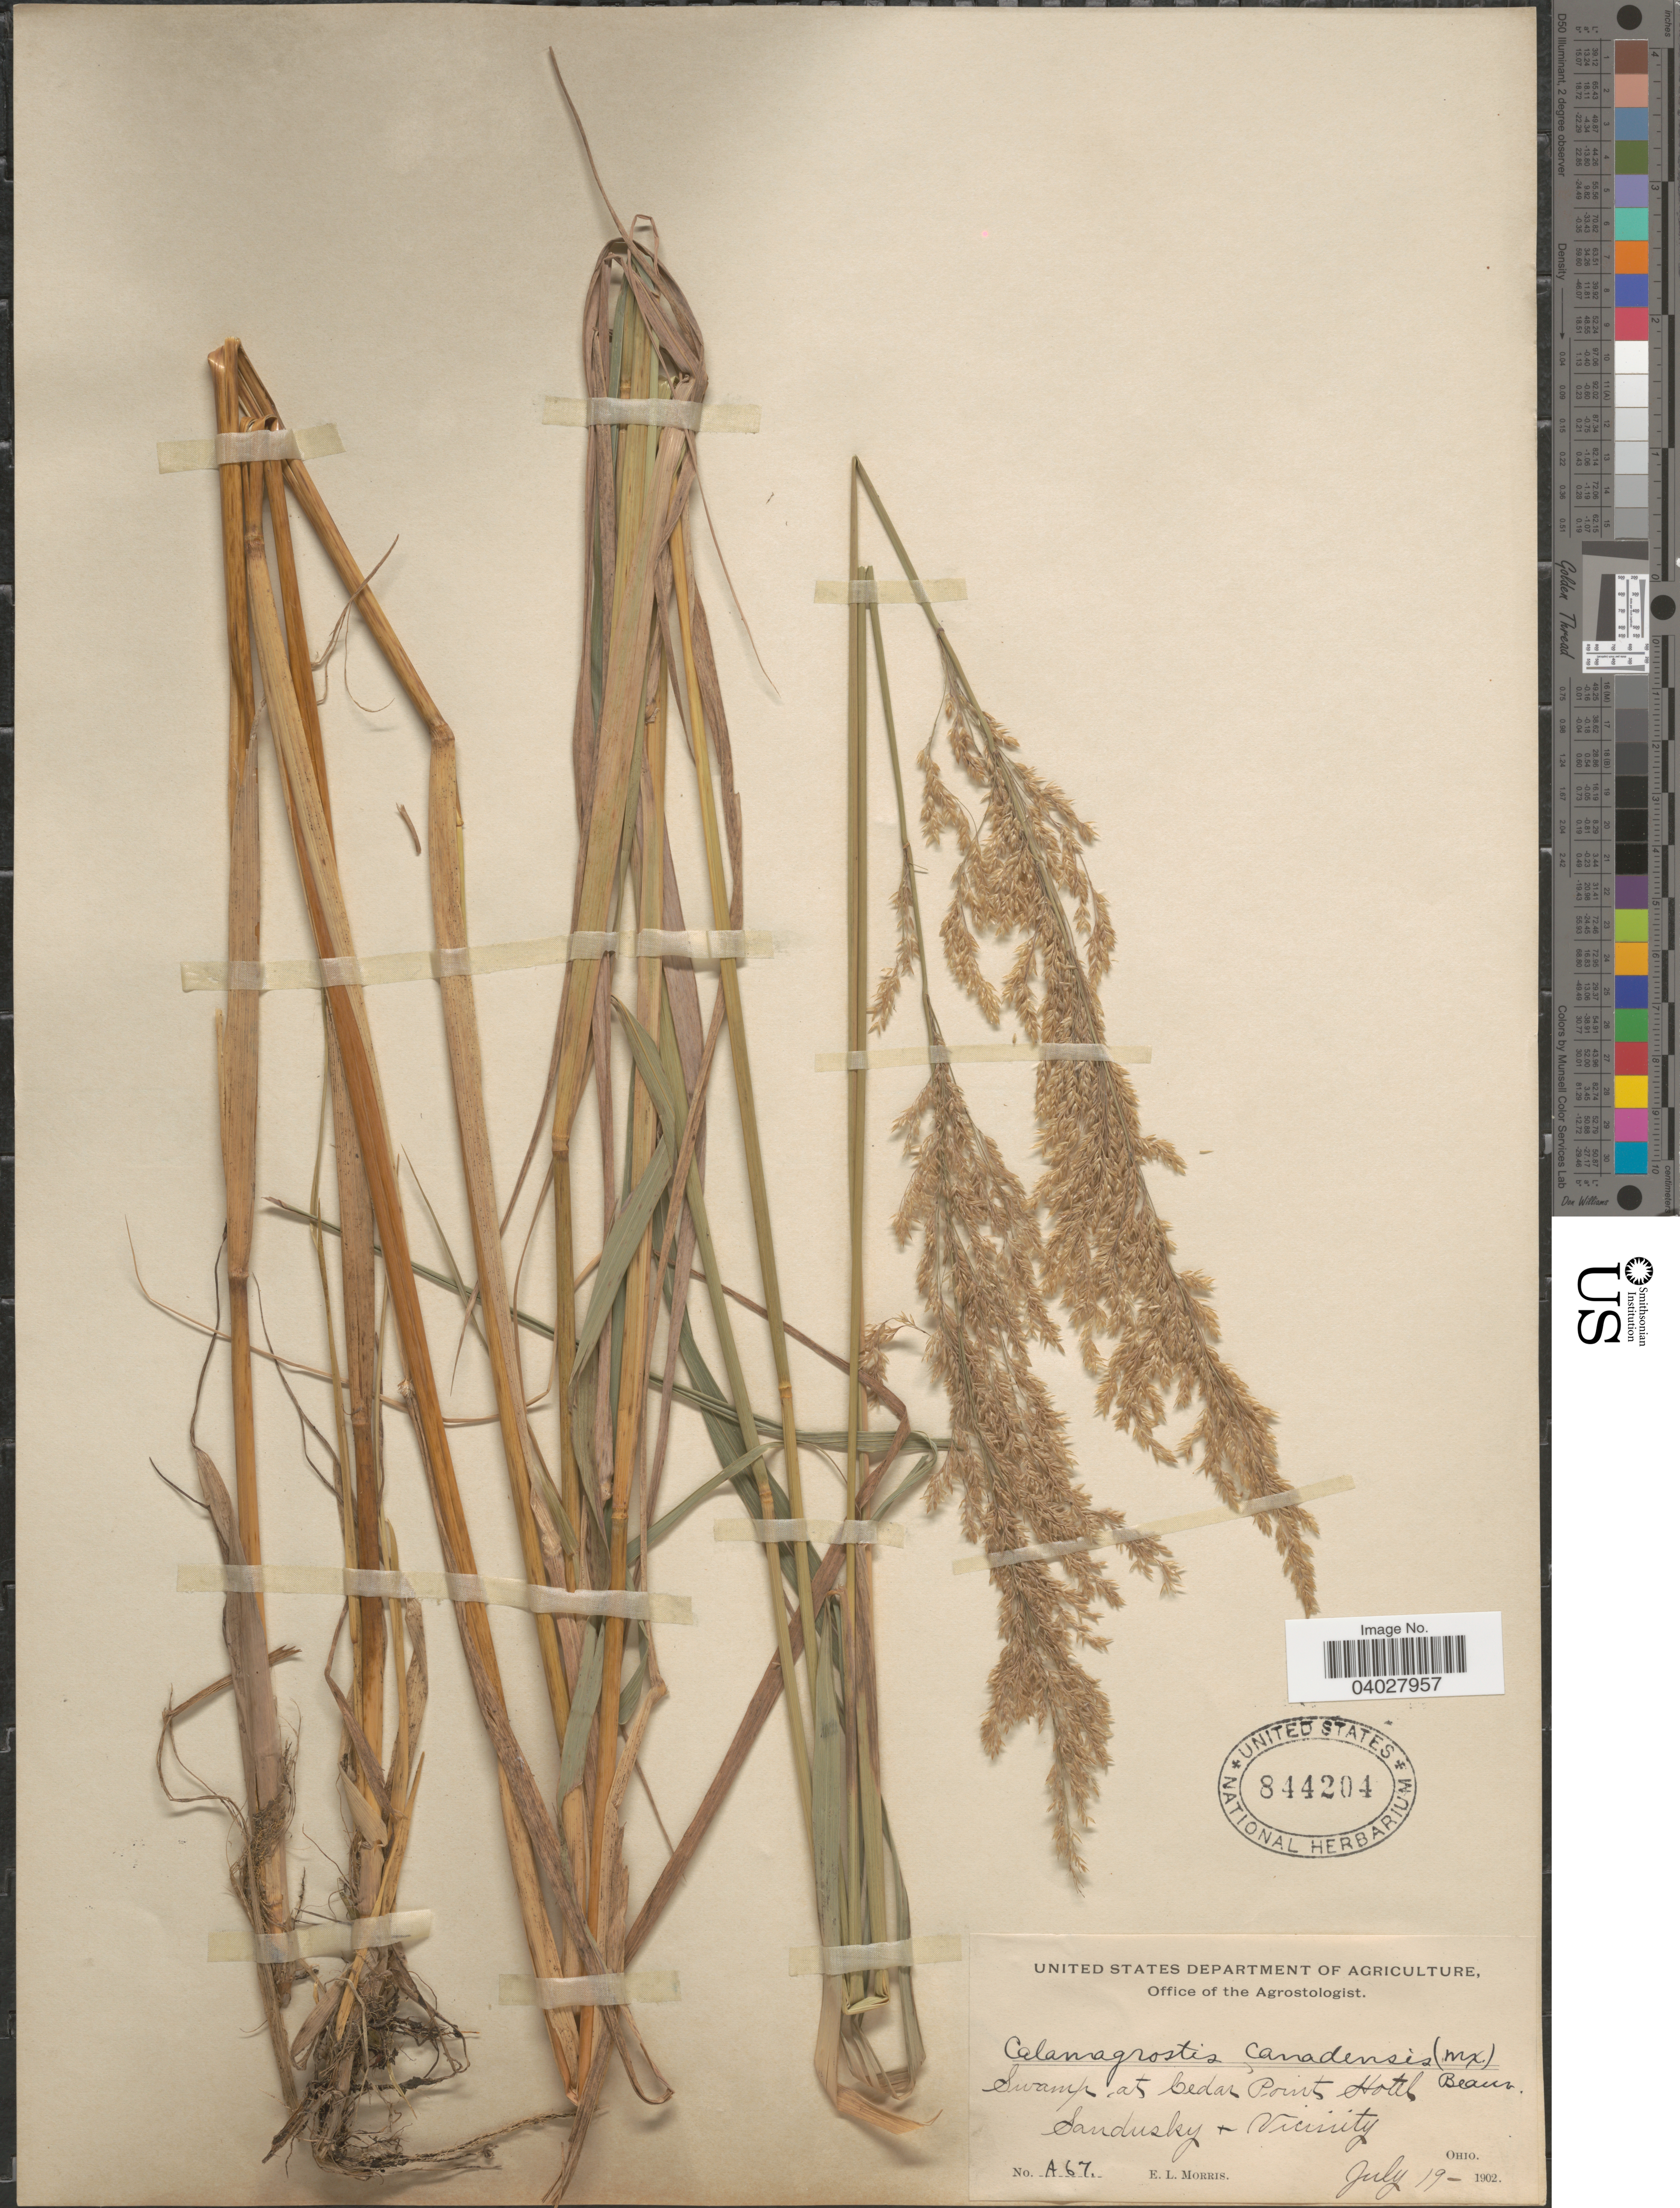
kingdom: Plantae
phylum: Tracheophyta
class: Liliopsida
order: Poales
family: Poaceae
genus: Calamagrostis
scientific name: Calamagrostis canadensis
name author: (Michx.) P. Beauv.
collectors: E. Morris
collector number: A67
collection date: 1902-07-19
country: United States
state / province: Ohio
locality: Swamp at Cedar Point Hotel. Sandusky & vicinity.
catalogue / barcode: US 844204